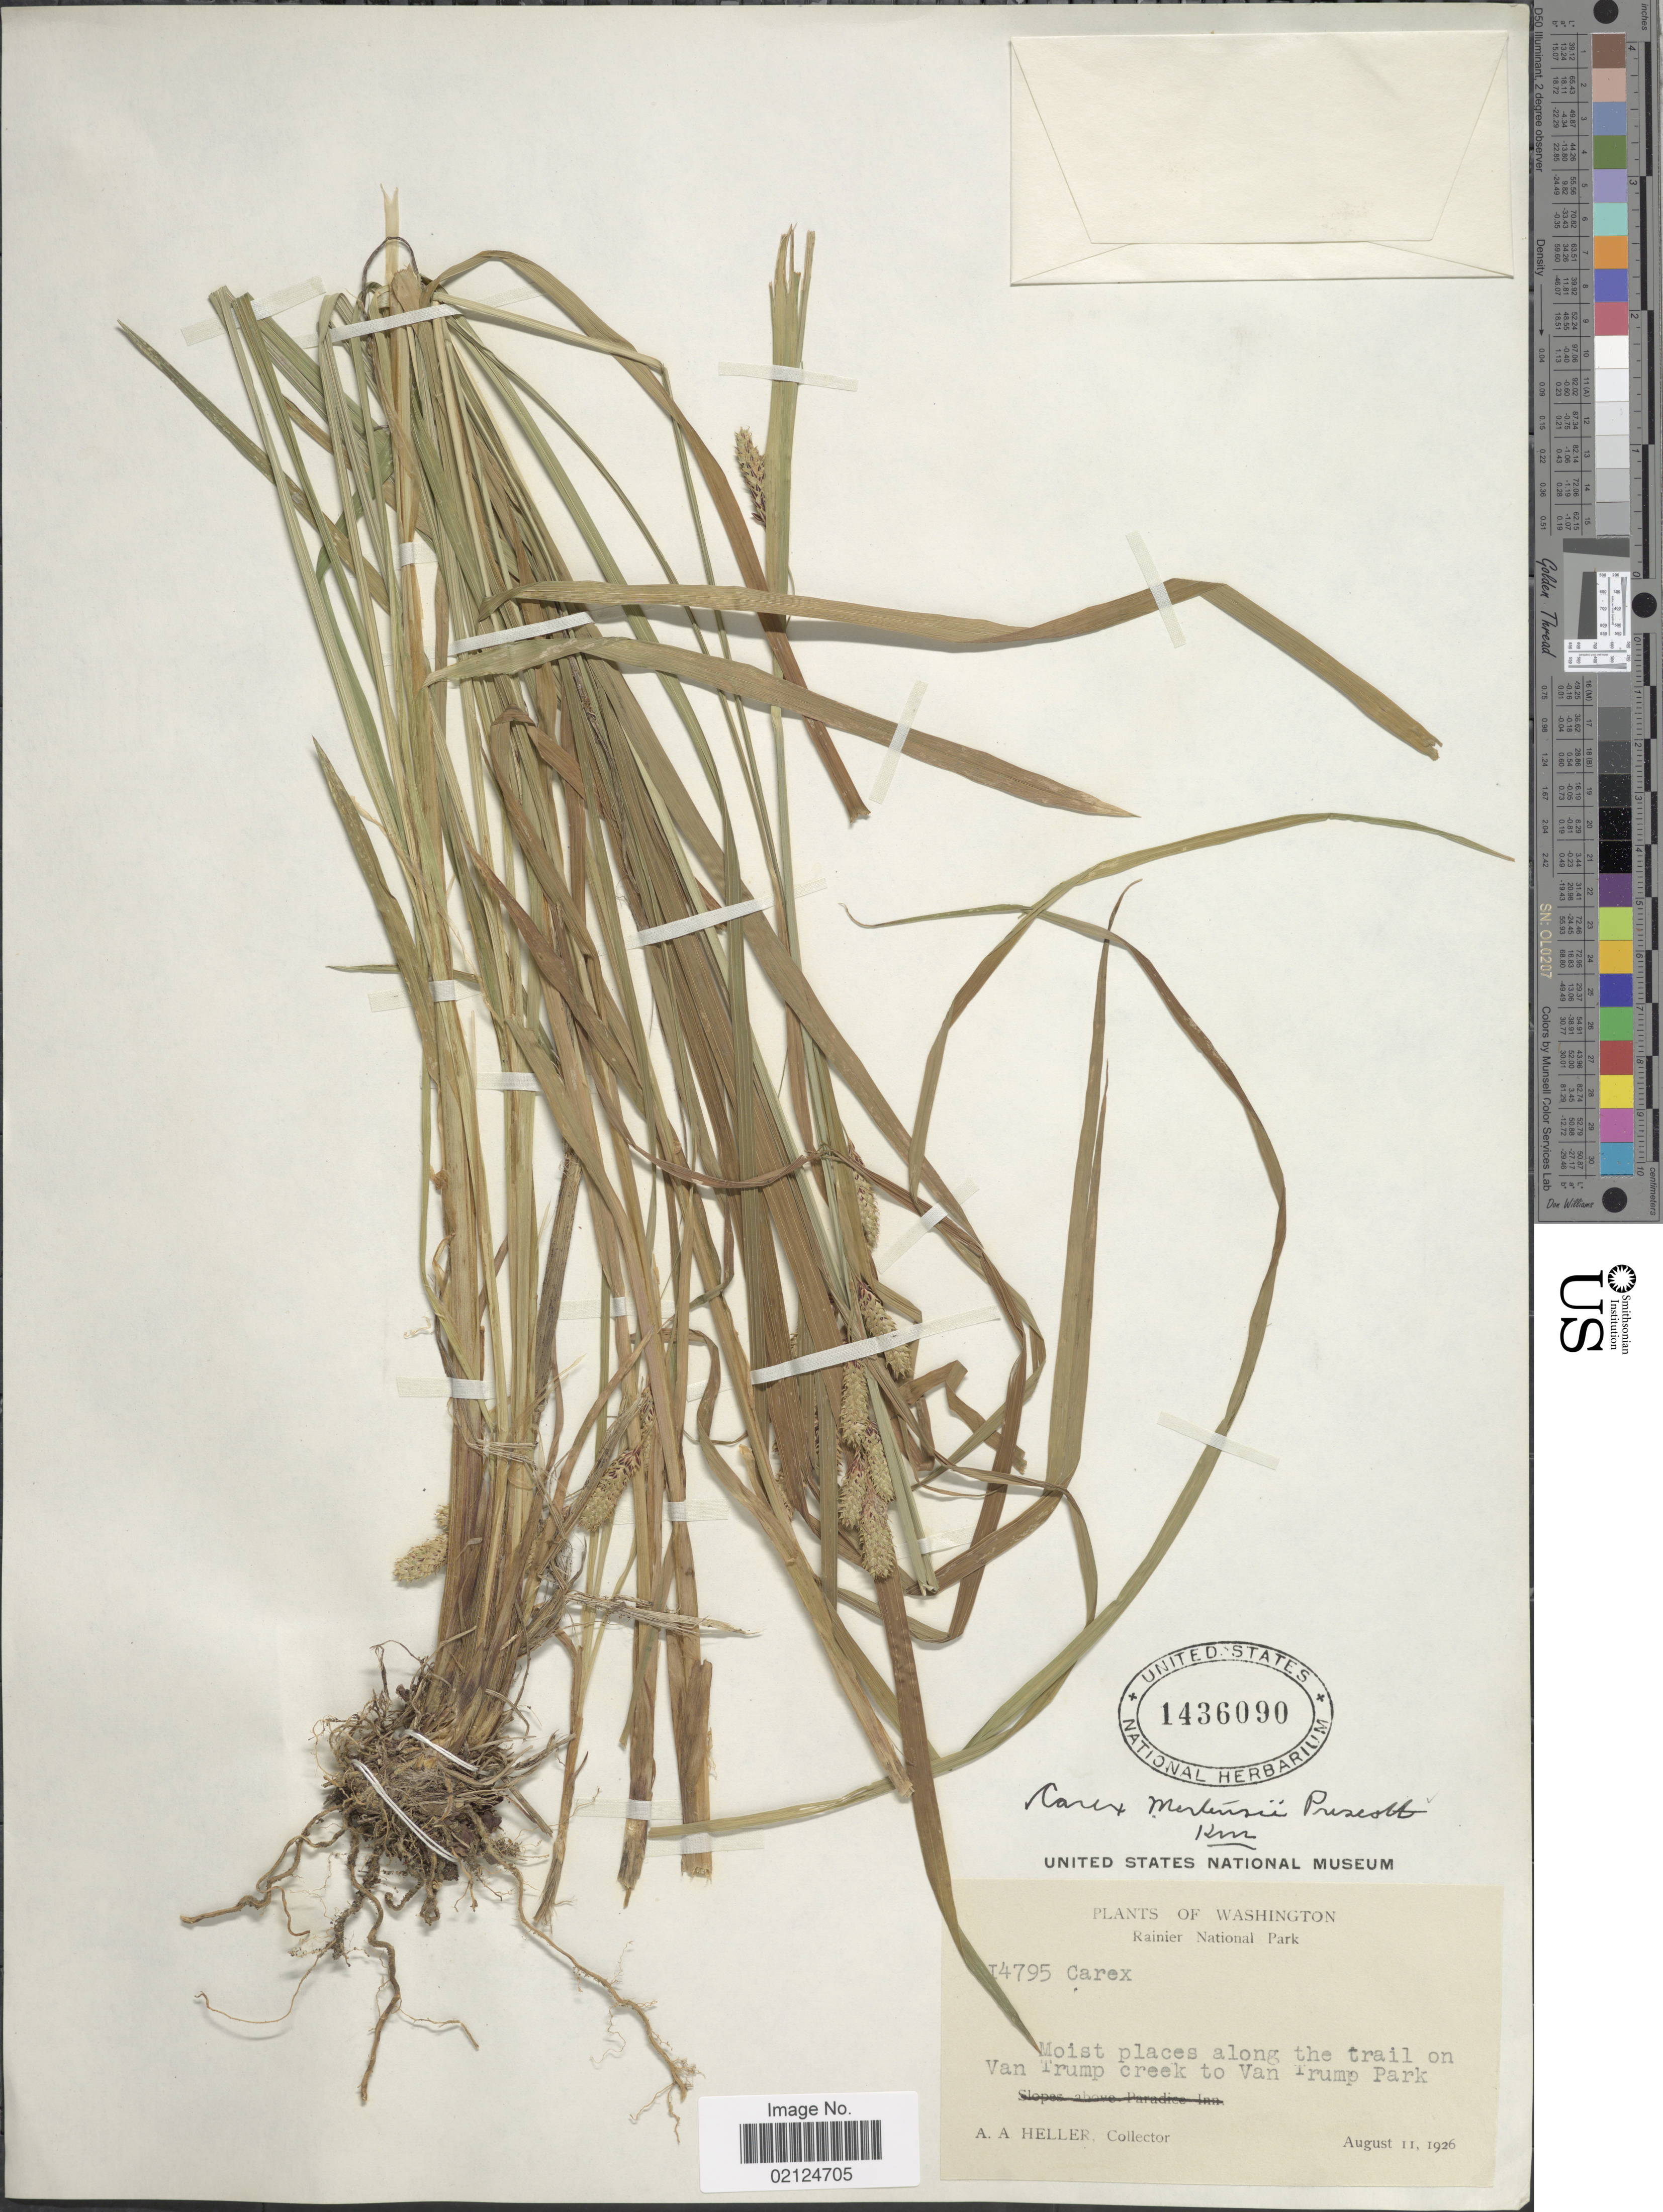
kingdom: Plantae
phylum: Tracheophyta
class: Liliopsida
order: Poales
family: Cyperaceae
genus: Carex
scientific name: Carex mertensii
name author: J.D. Prescott ex Bong.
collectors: A. A. Heller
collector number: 14795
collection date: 1926-08-11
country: United States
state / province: Washington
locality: Rainier National Park, Along the trail on Van Trump Creek to Van Trump Park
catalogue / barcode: US 1436090